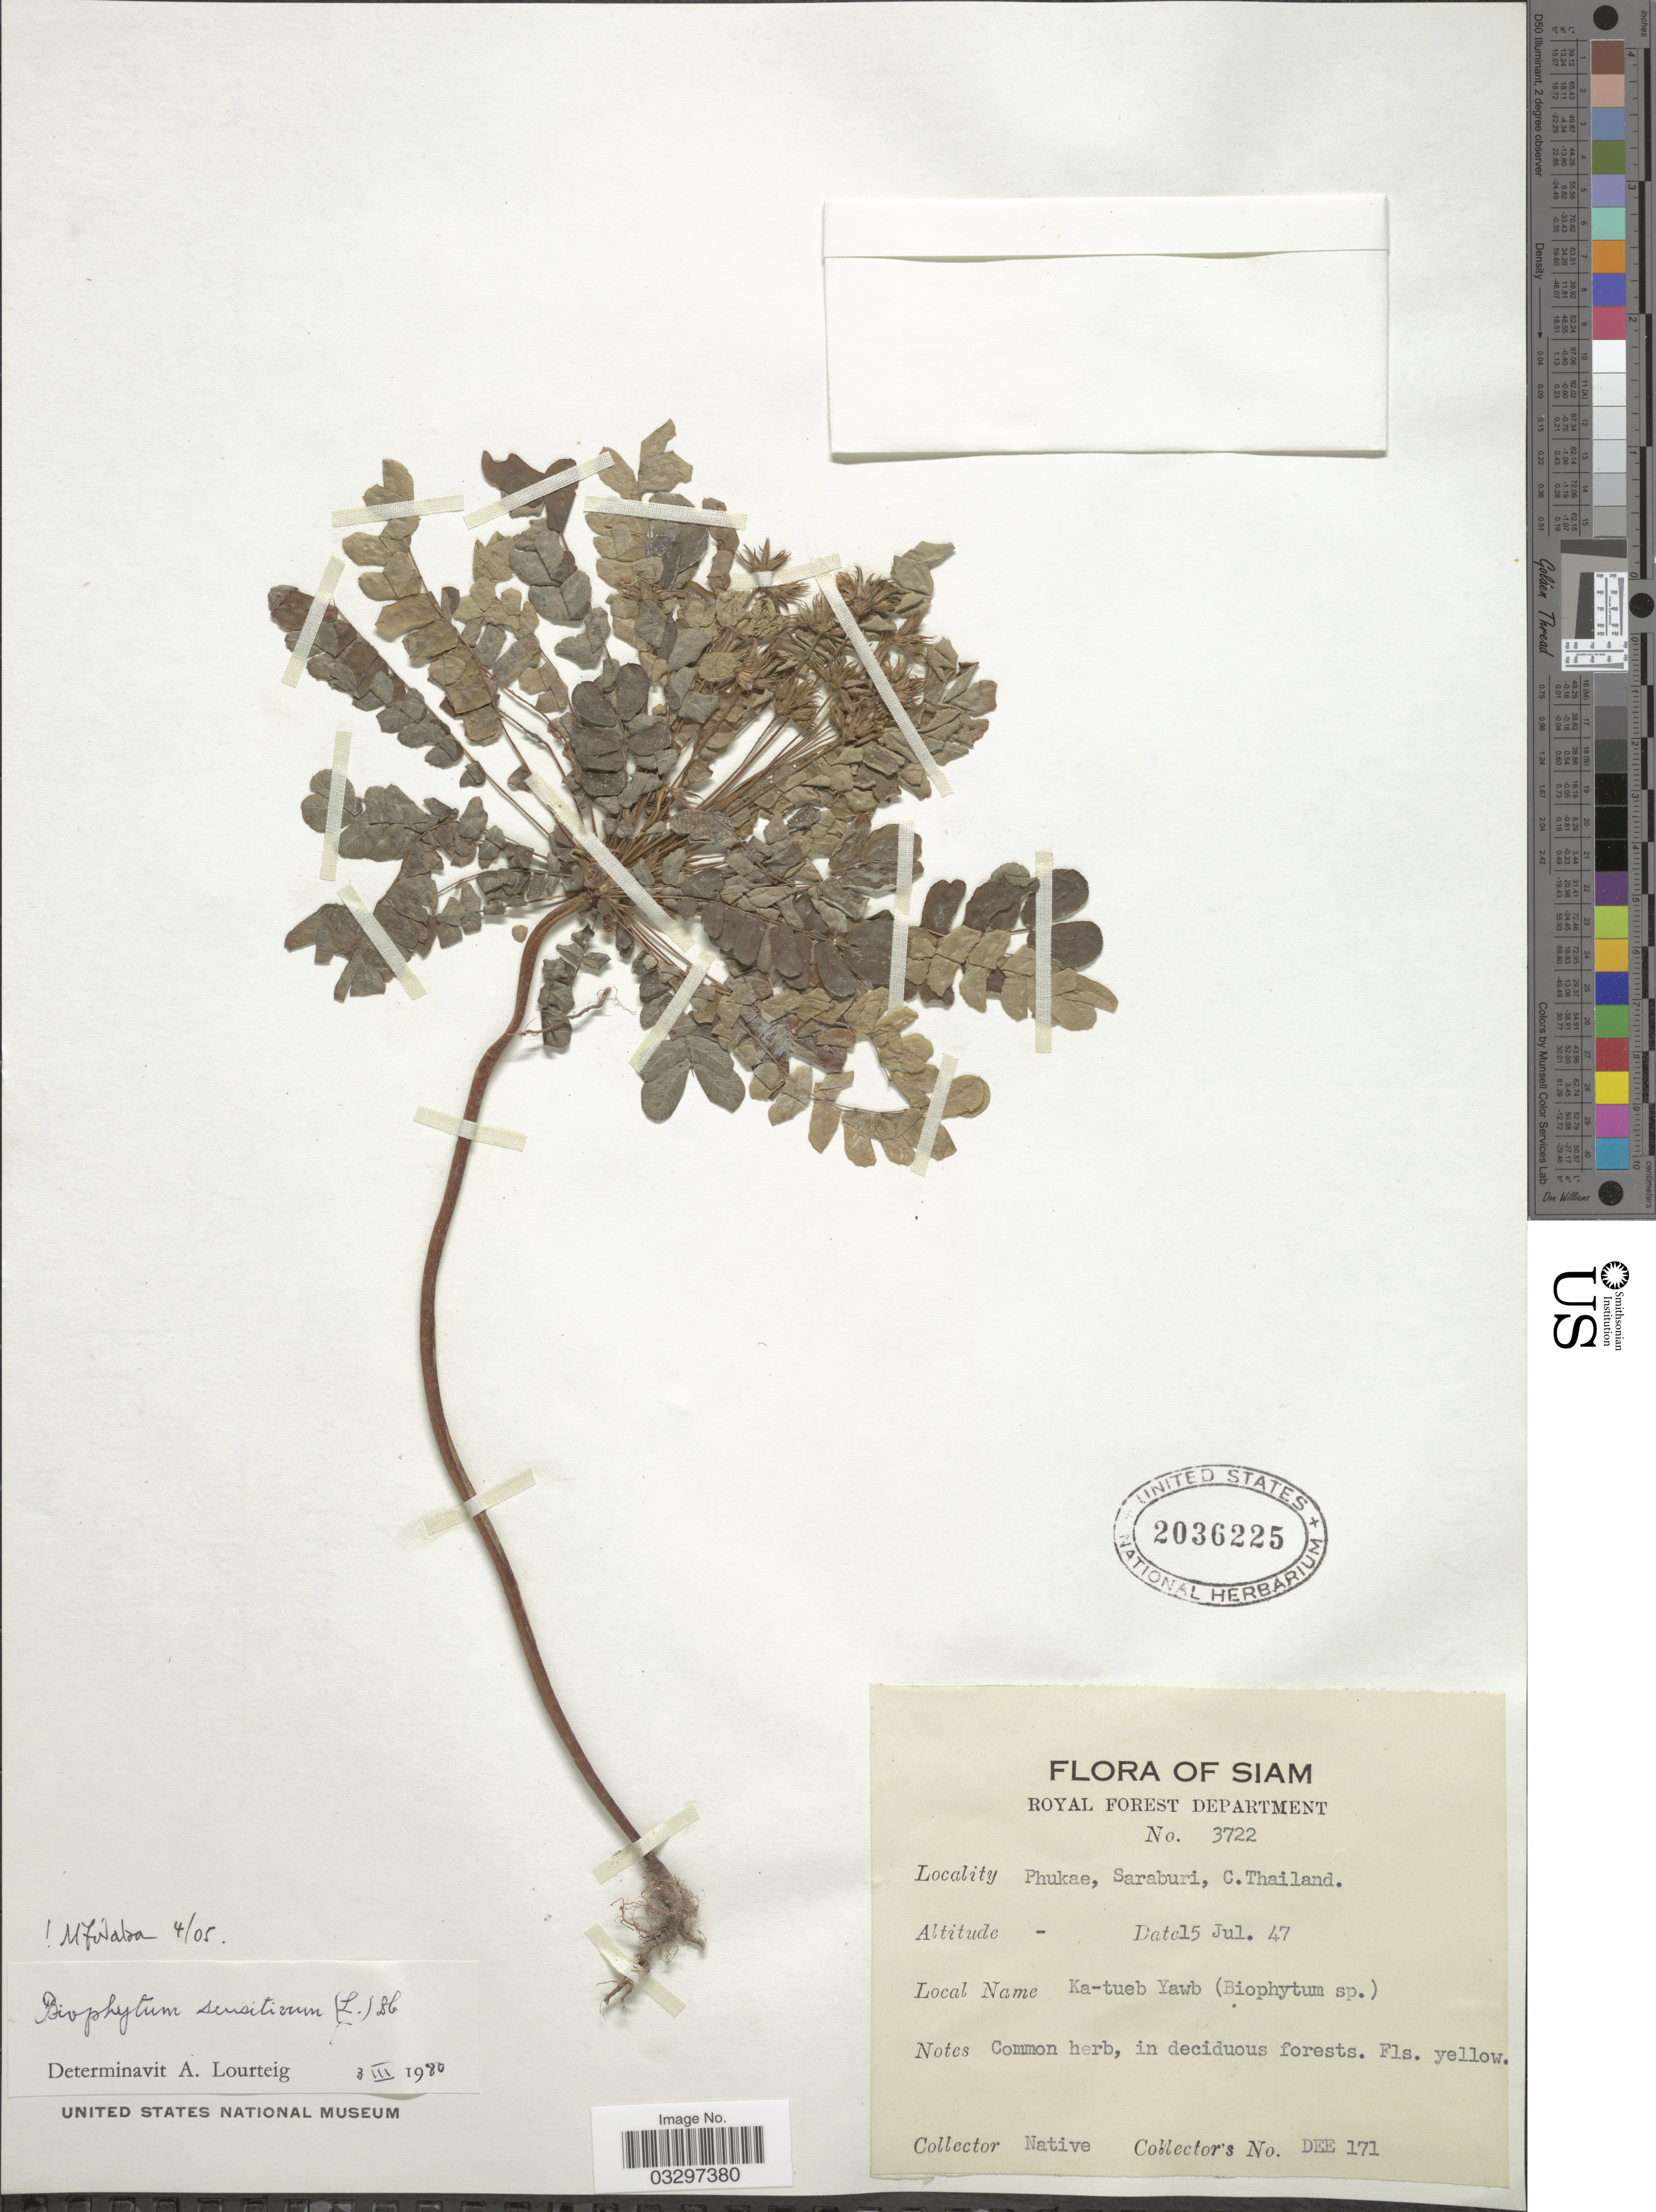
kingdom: Plantae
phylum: Tracheophyta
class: Magnoliopsida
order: Oxalidales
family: Oxalidaceae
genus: Biophytum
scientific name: Biophytum sensitivum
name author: (L.) DC.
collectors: Native collector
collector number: DEE 171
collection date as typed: Transcribed d/m/y: 15/7/47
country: Thailand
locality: Siam. Phukee, Saraiburi, C. Thailand.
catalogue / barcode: US 2036225